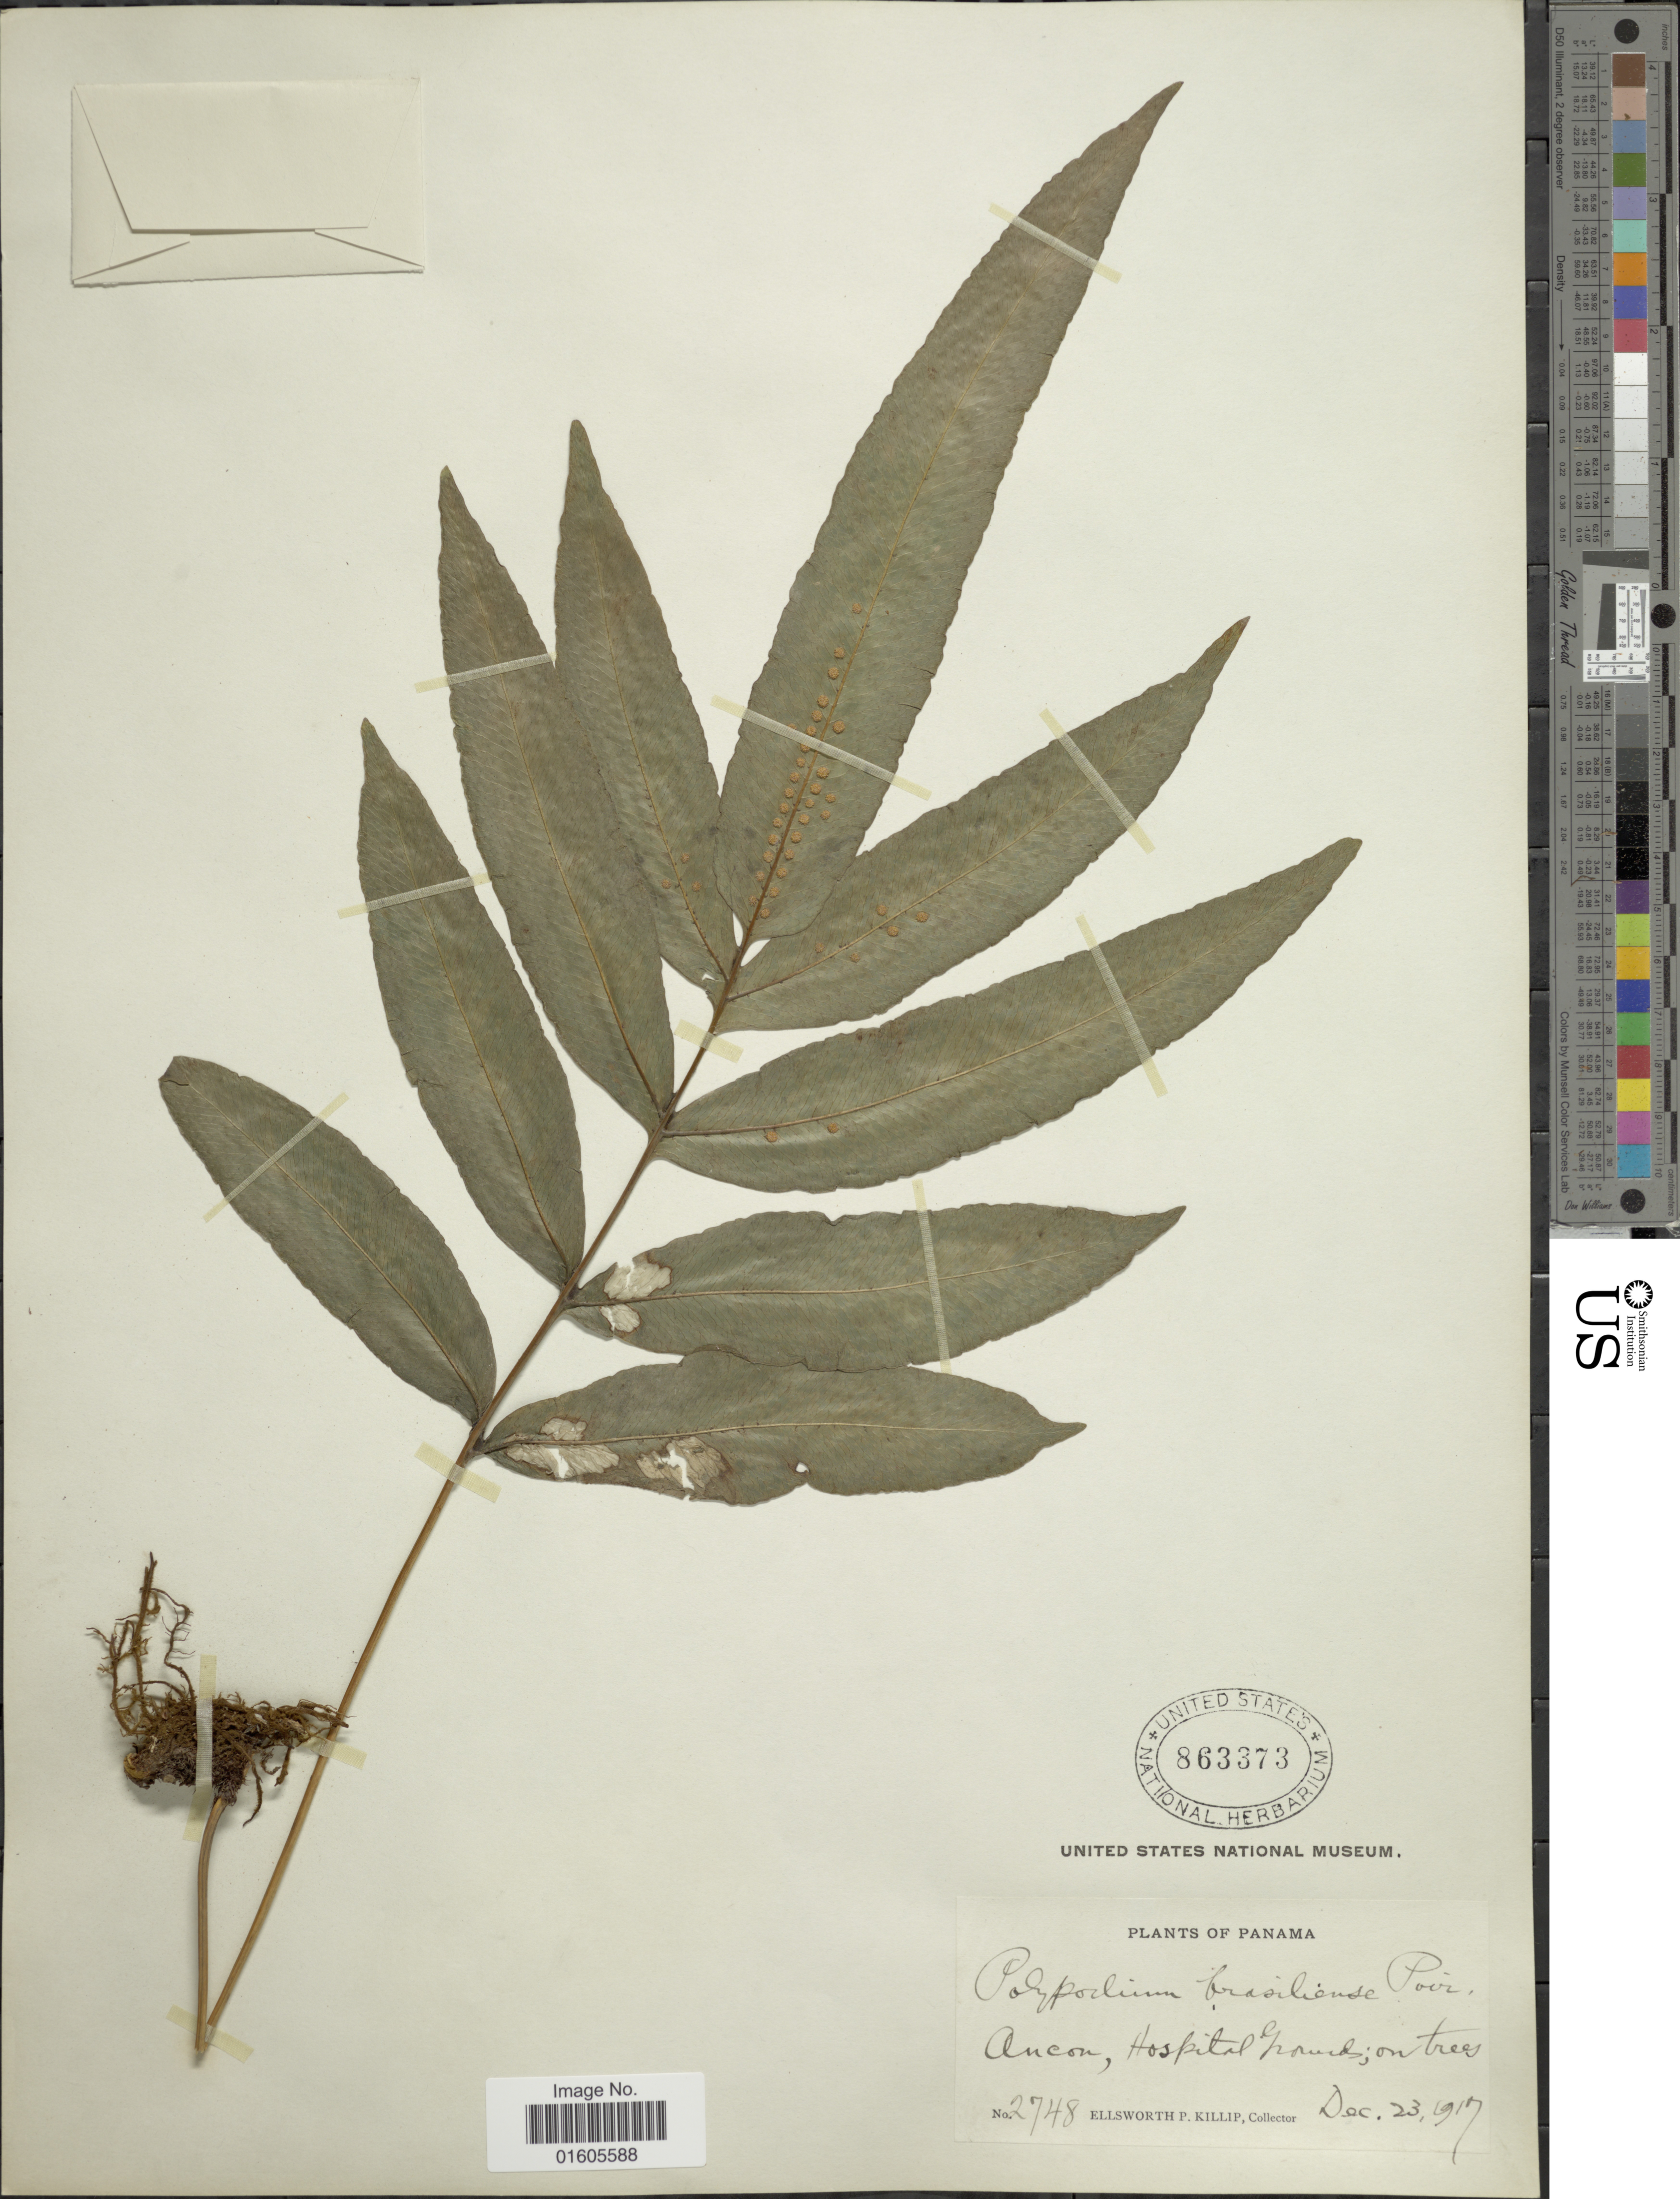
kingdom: Plantae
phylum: Tracheophyta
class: Polypodiopsida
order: Polypodiales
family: Polypodiaceae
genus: Serpocaulon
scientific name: Serpocaulon triseriale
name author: (Sw.) A.R. Sm.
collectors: E. P. Killip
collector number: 2748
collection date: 1917-12-23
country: Panama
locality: Ancon, Hospital Grounds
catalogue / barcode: US 863373